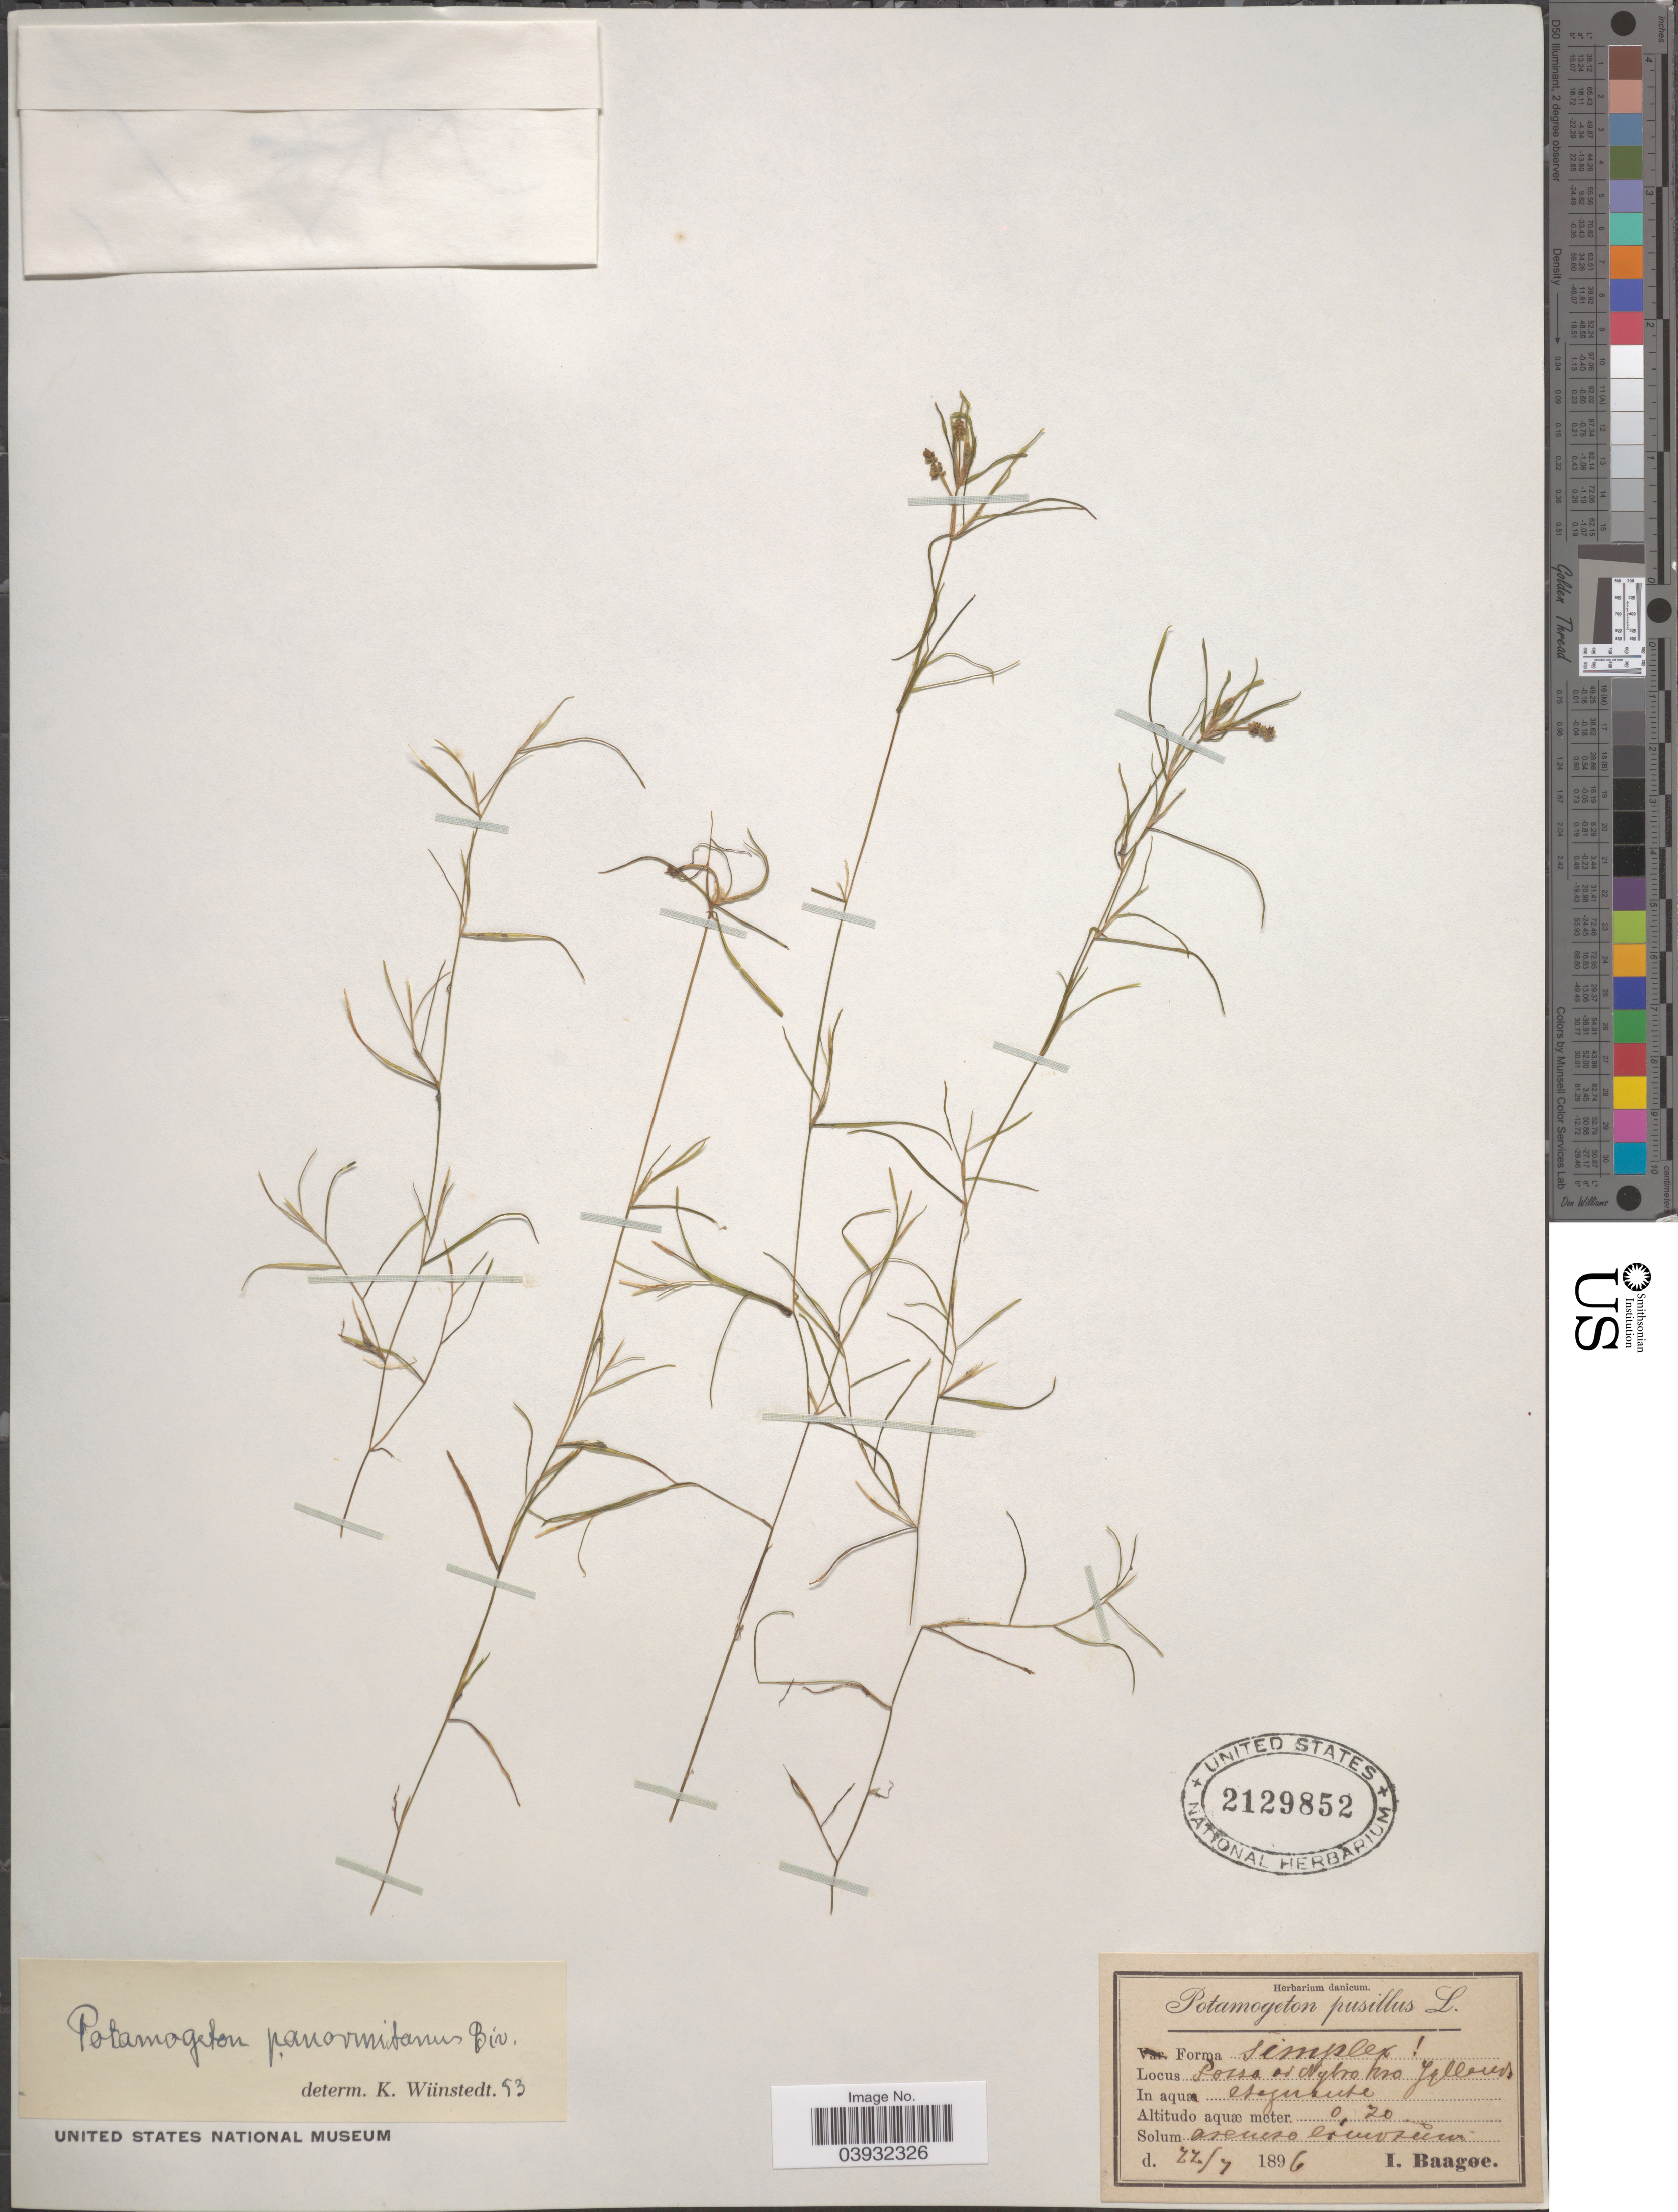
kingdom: Plantae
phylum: Tracheophyta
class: Liliopsida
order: Alismatales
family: Potamogetonaceae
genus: Potamogeton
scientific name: Potamogeton panormitanus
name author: Biv.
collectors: I. Baagøe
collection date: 1896-07-22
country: Denmark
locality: Possa ad Nybro bro Jyllandia.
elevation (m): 0.2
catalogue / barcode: US 2129852